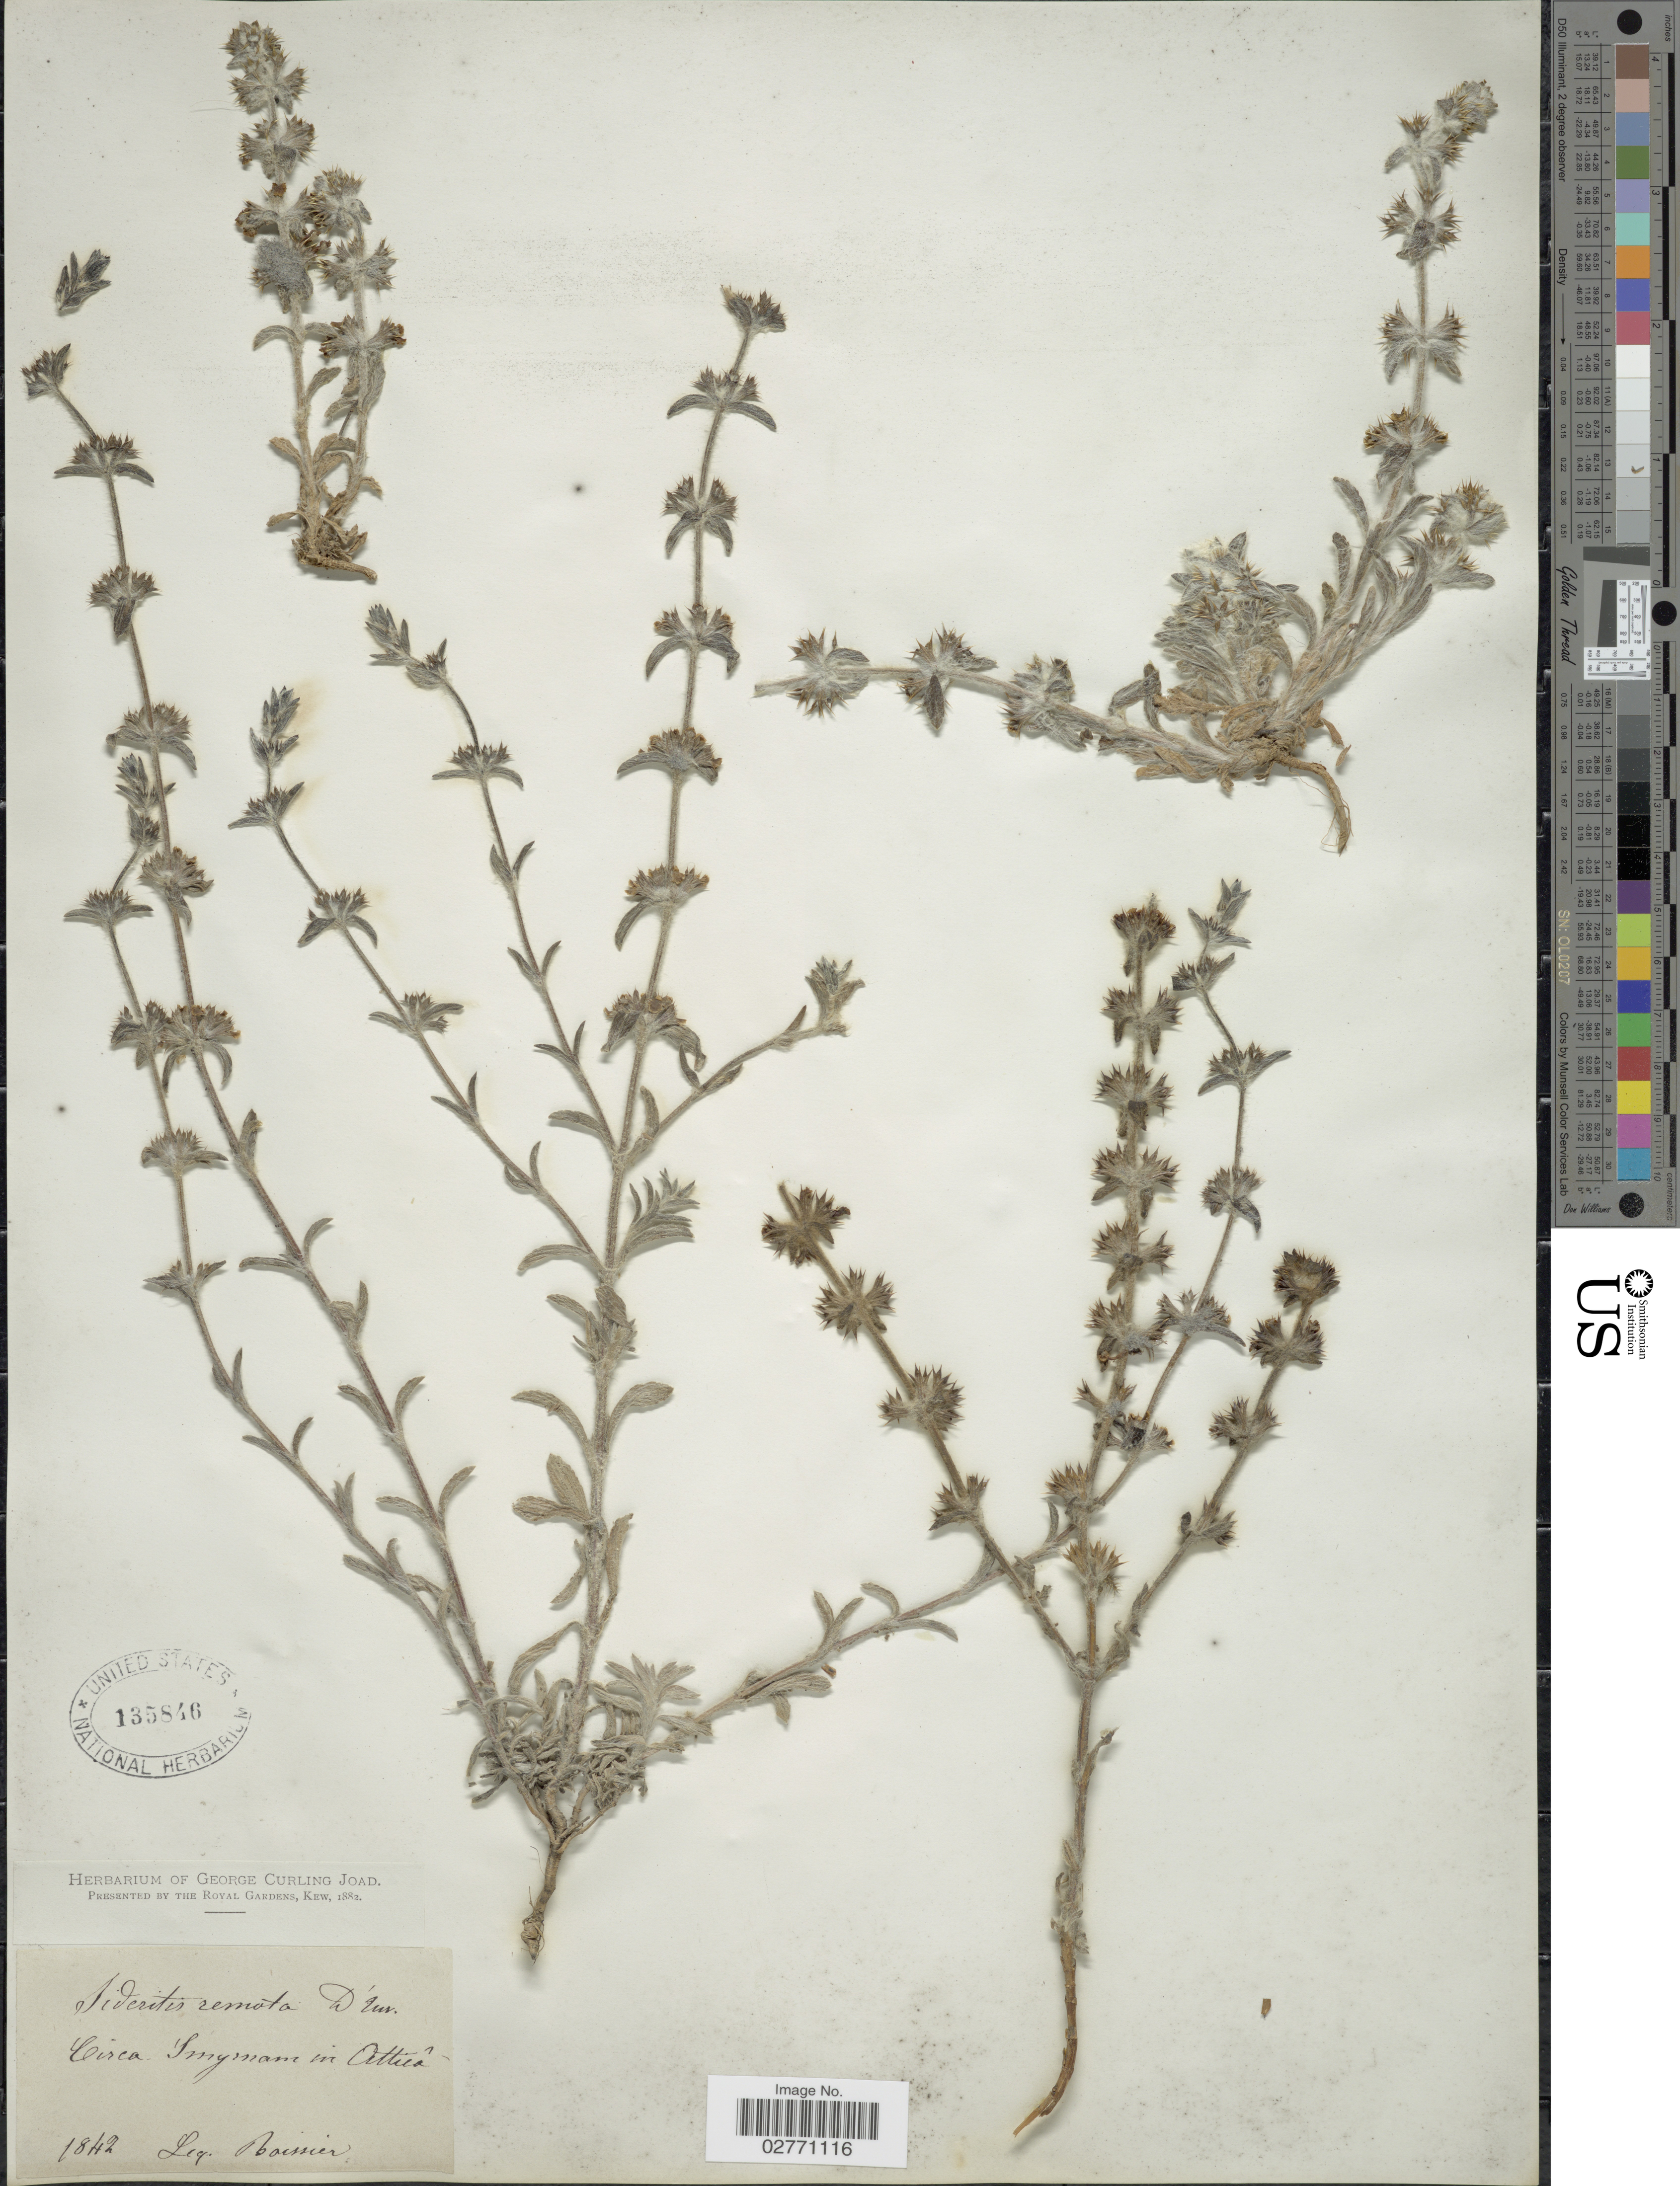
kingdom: Plantae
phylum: Tracheophyta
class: Magnoliopsida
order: Lamiales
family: Lamiaceae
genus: Sideritis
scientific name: Sideritis montana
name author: L.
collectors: -- Boissier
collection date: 1842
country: Turkey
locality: Circa Smyrnam in Attica. [Greece?]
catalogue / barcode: US 135846